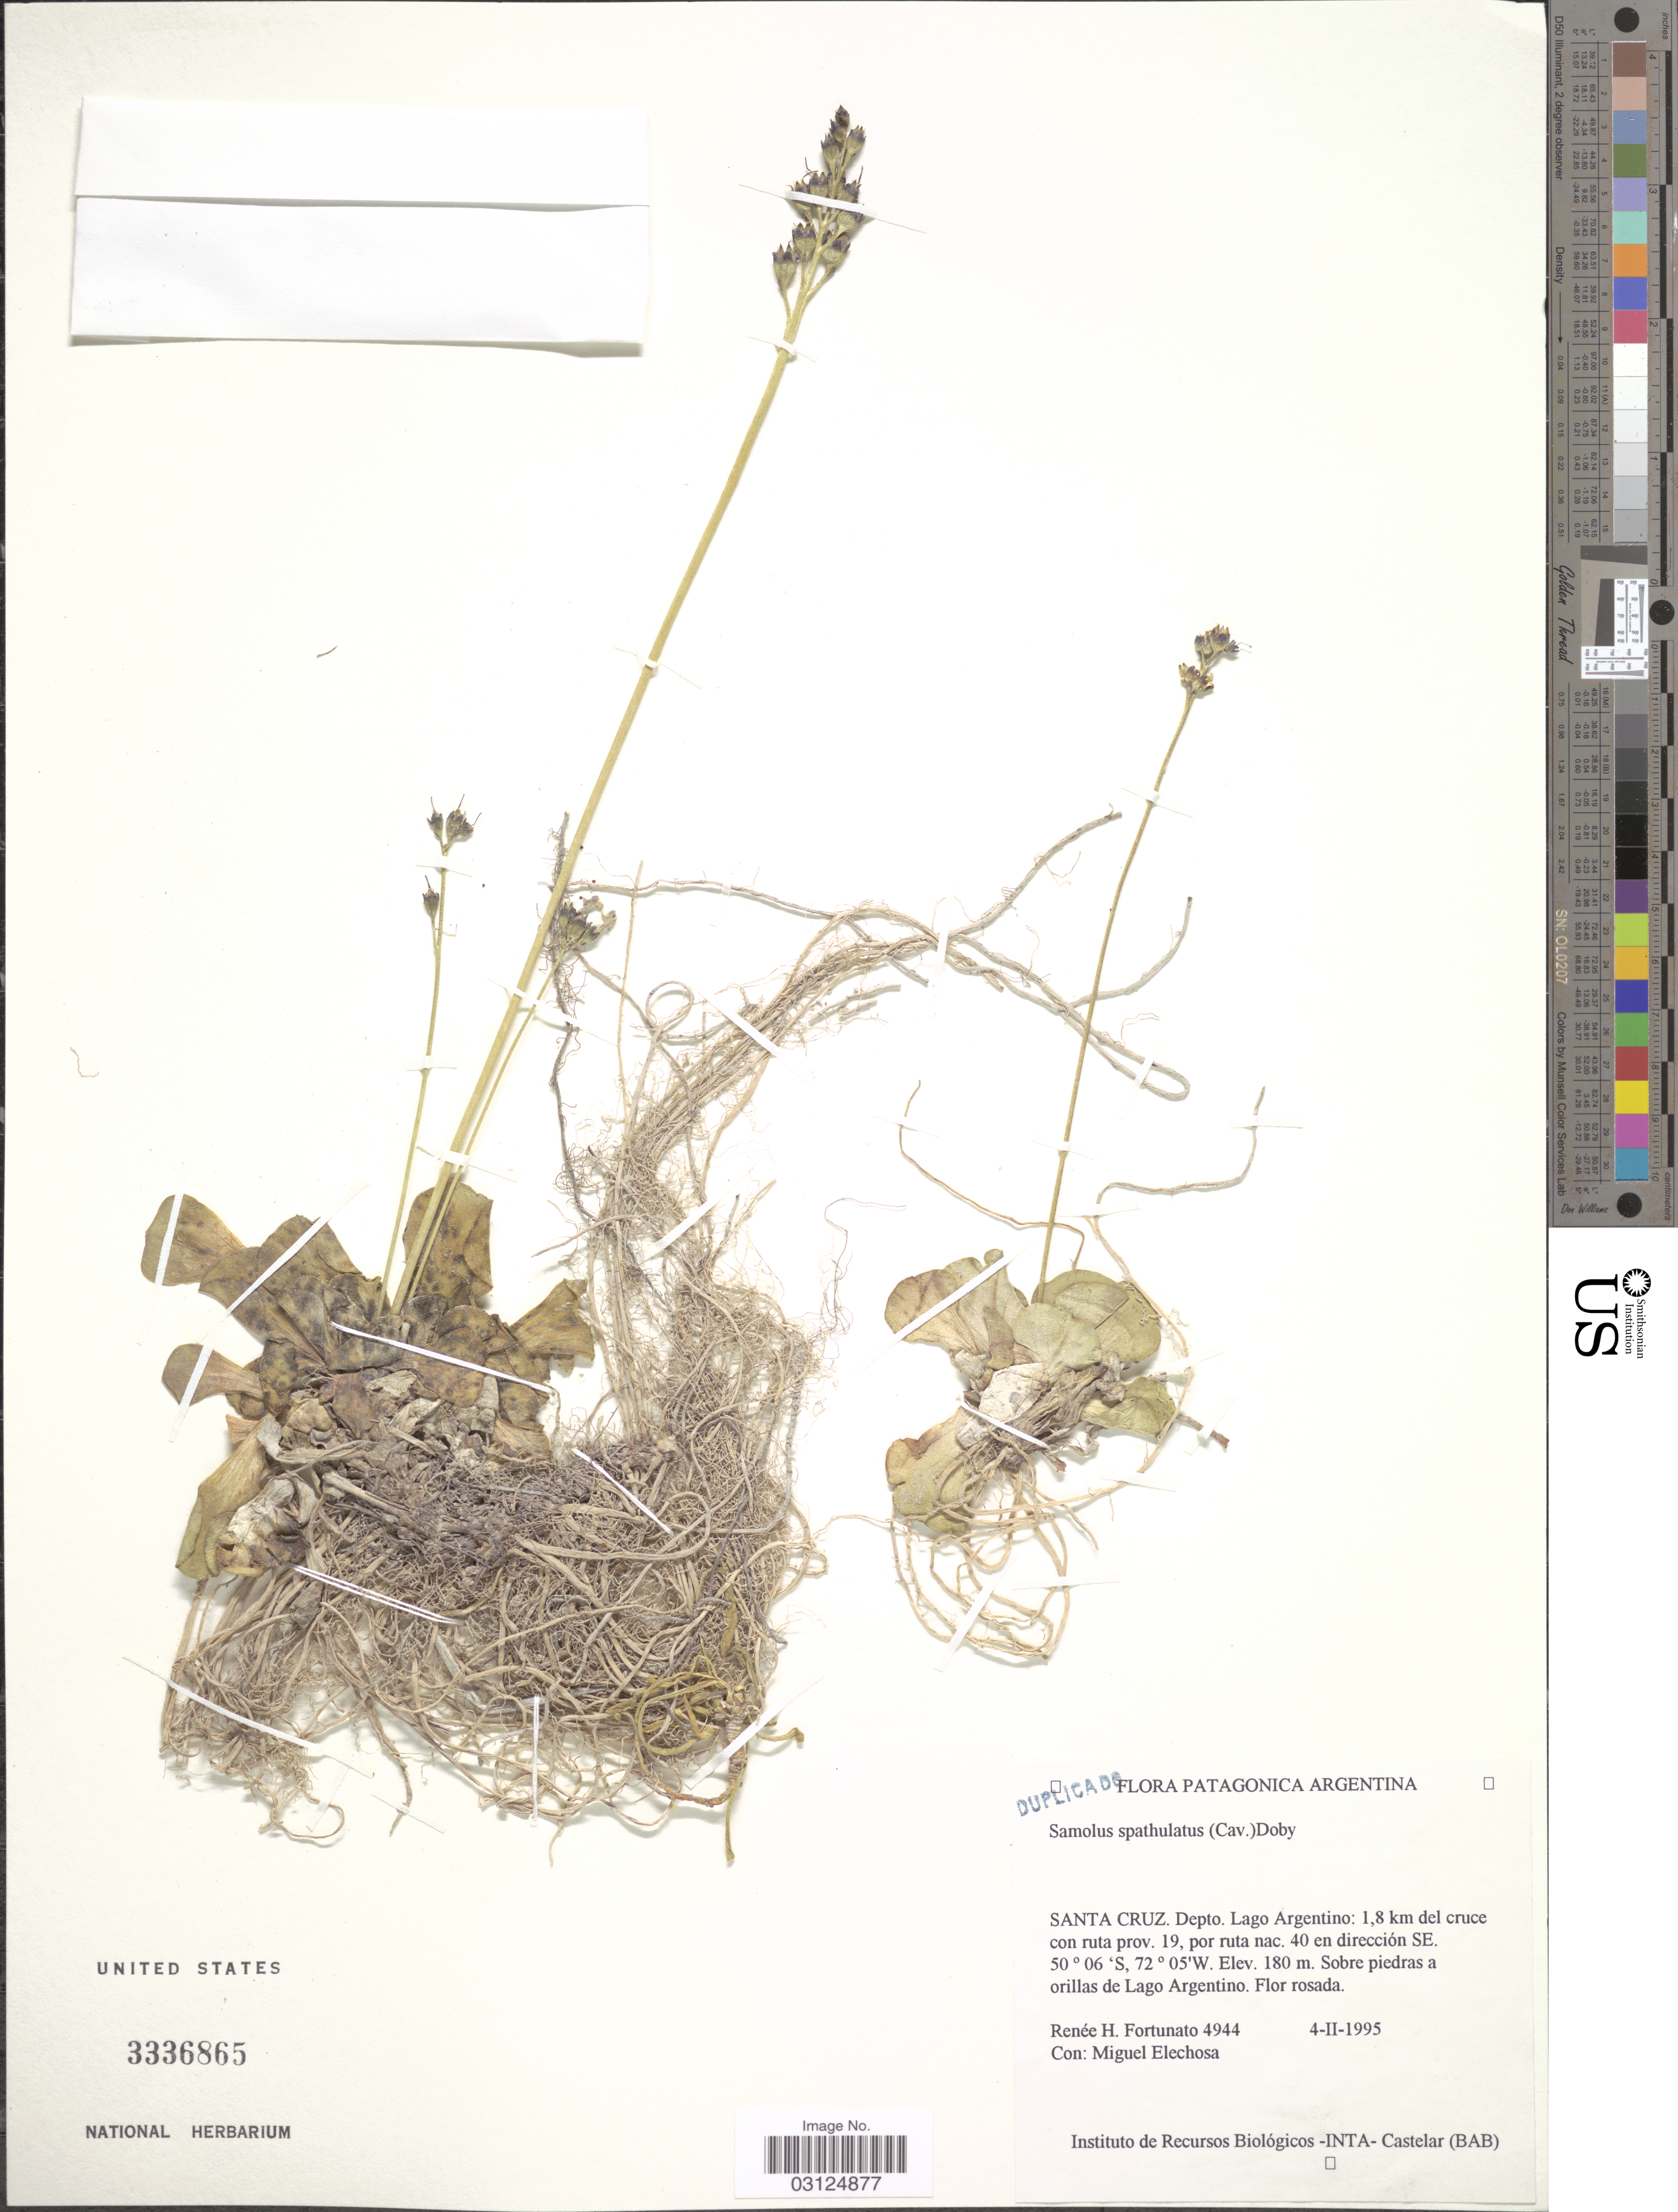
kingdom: Plantae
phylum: Tracheophyta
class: Magnoliopsida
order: Ericales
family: Primulaceae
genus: Samolus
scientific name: Samolus spathulatus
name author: (Cav.) Duby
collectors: R. H. Fortunato & M. Elechosa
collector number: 4944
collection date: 1995-02-04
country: Argentina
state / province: Santa Cruz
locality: Patagonica Argentina. Depto. Lago Argentino: 1,8 km del cruce con ruta prov. 19, por ruta nac. 40 en dirección SE. Sobre piedras a orillas de Lago Argentino.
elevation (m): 180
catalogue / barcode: US 3336865